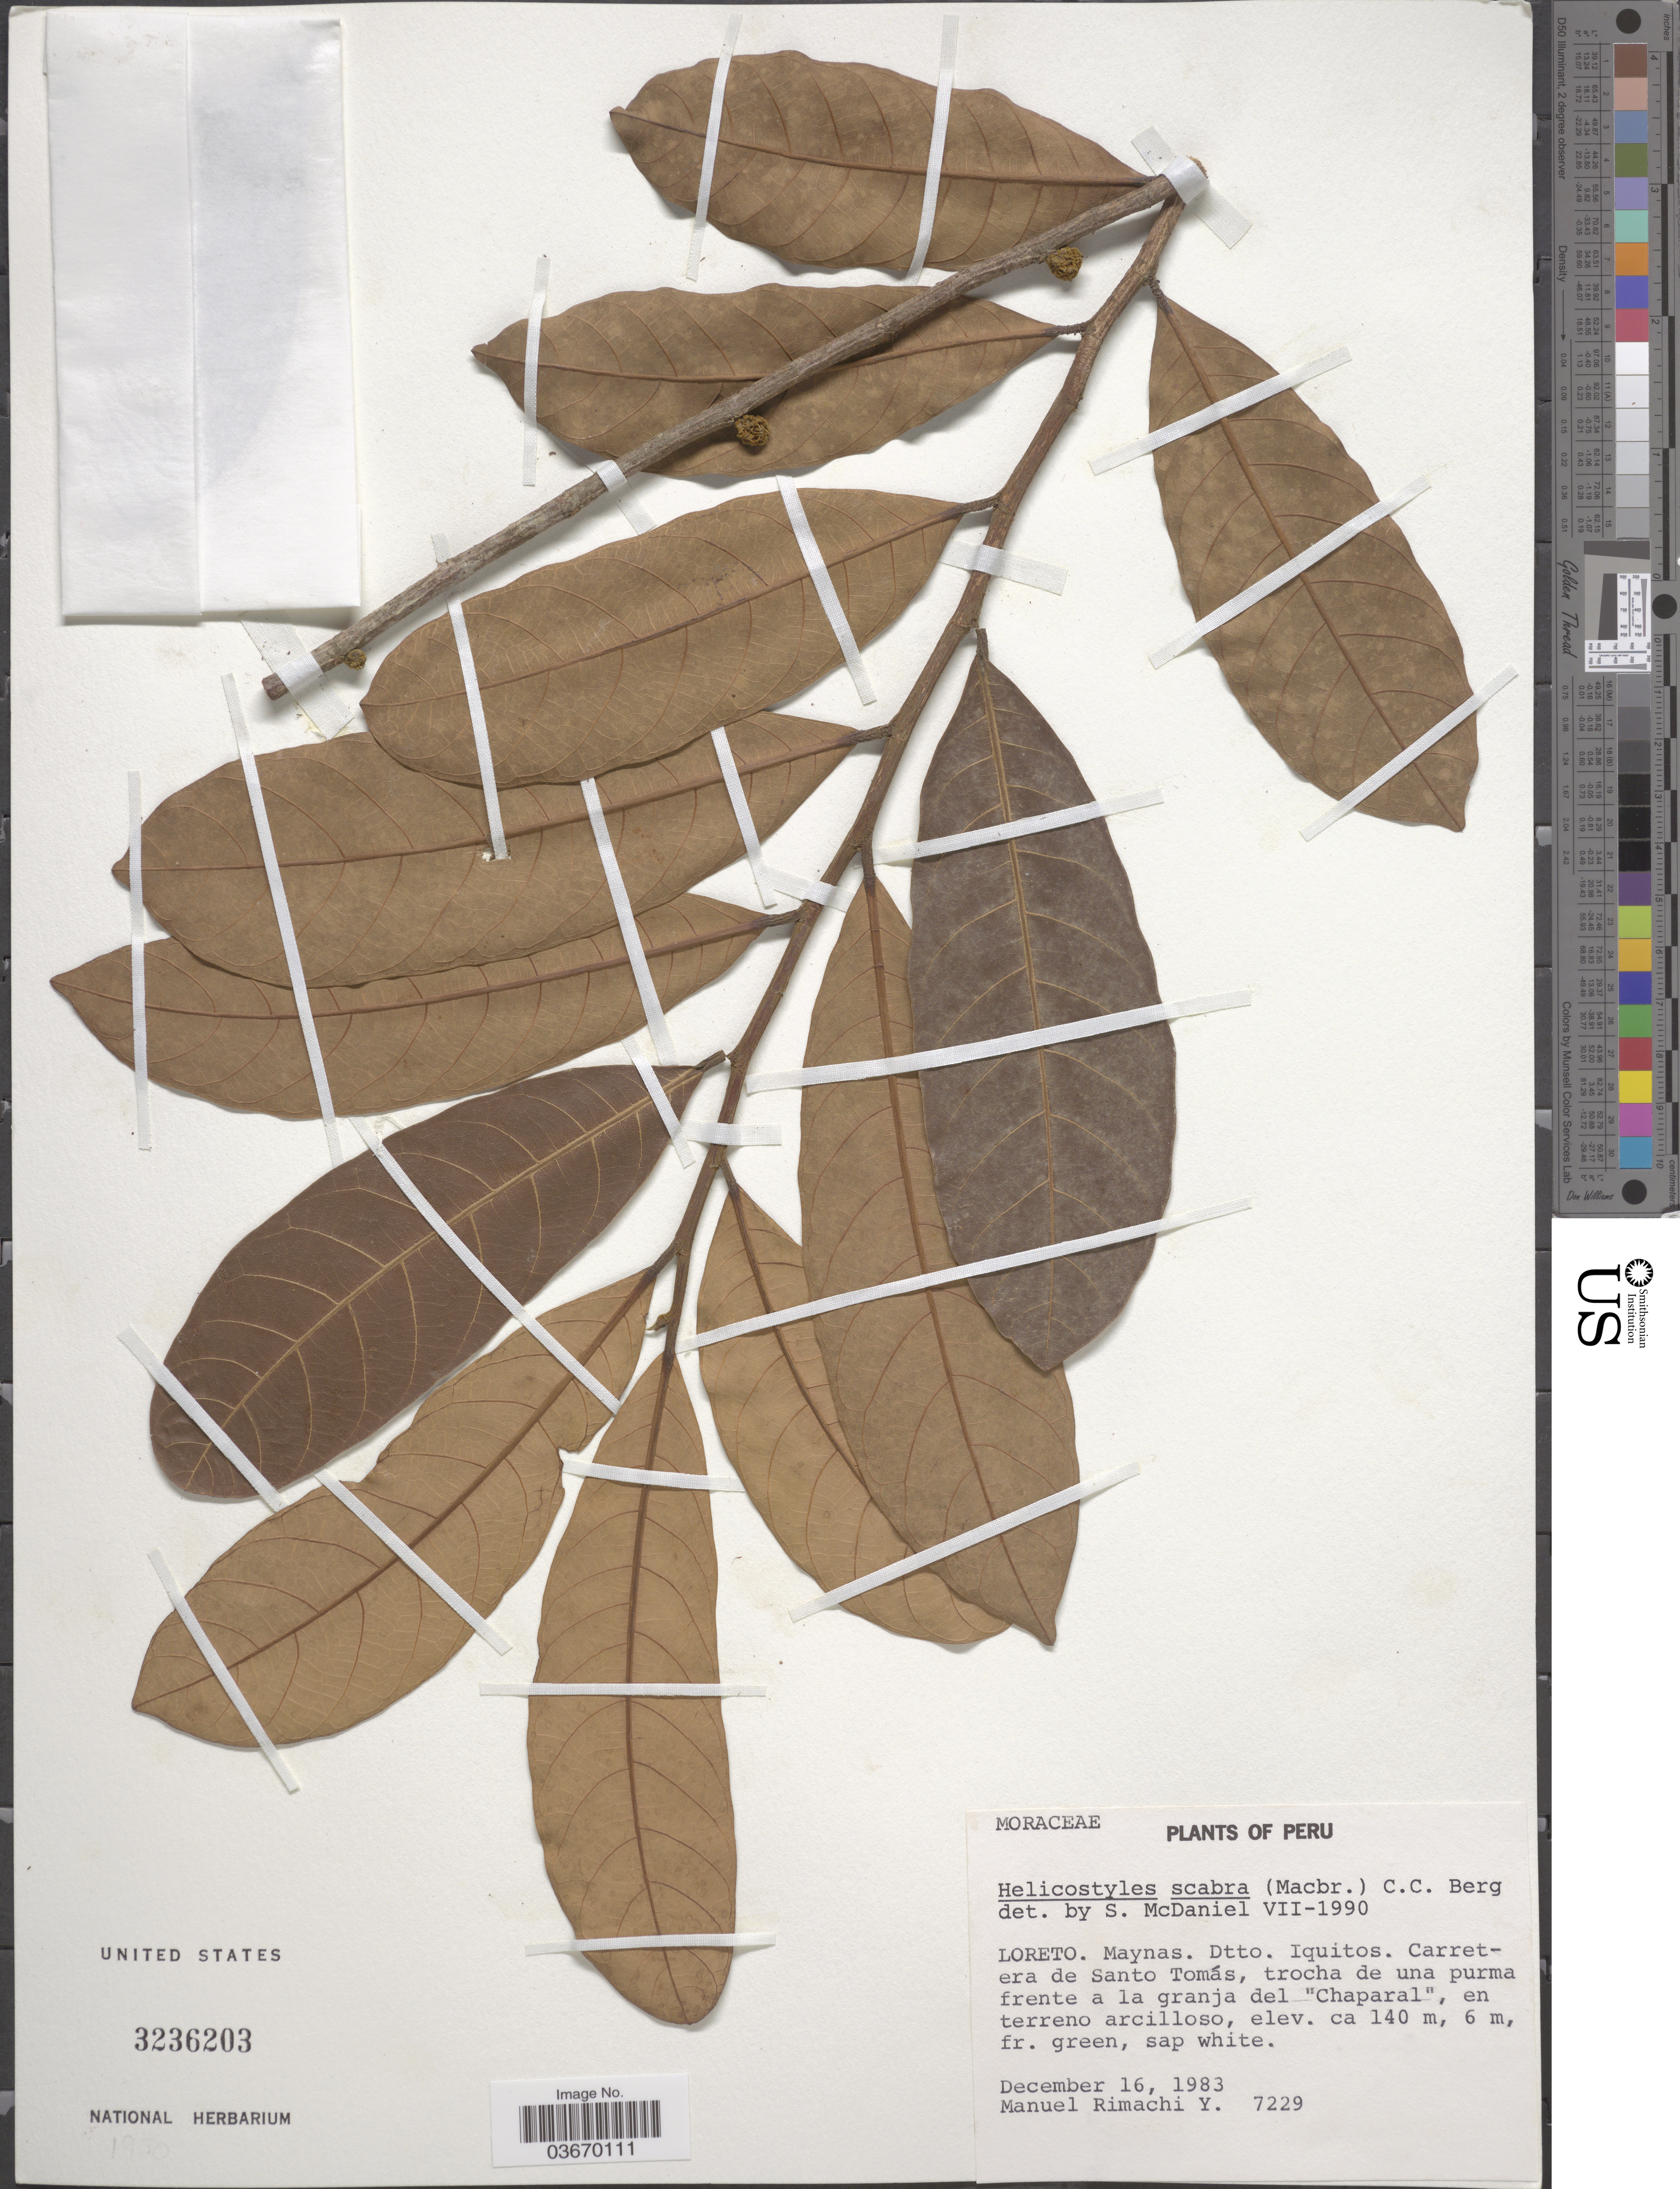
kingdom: Plantae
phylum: Tracheophyta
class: Magnoliopsida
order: Rosales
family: Moraceae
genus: Helicostylis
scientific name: Helicostylis scabra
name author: (J.F. Macbr.) C.C. Berg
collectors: M. Rimachi Y.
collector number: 7229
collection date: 1983-12-16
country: Peru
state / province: Loreto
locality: Maynas. Dtto. Iquitos. Carretera de Santo Tomás.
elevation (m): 140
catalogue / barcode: US 3236203